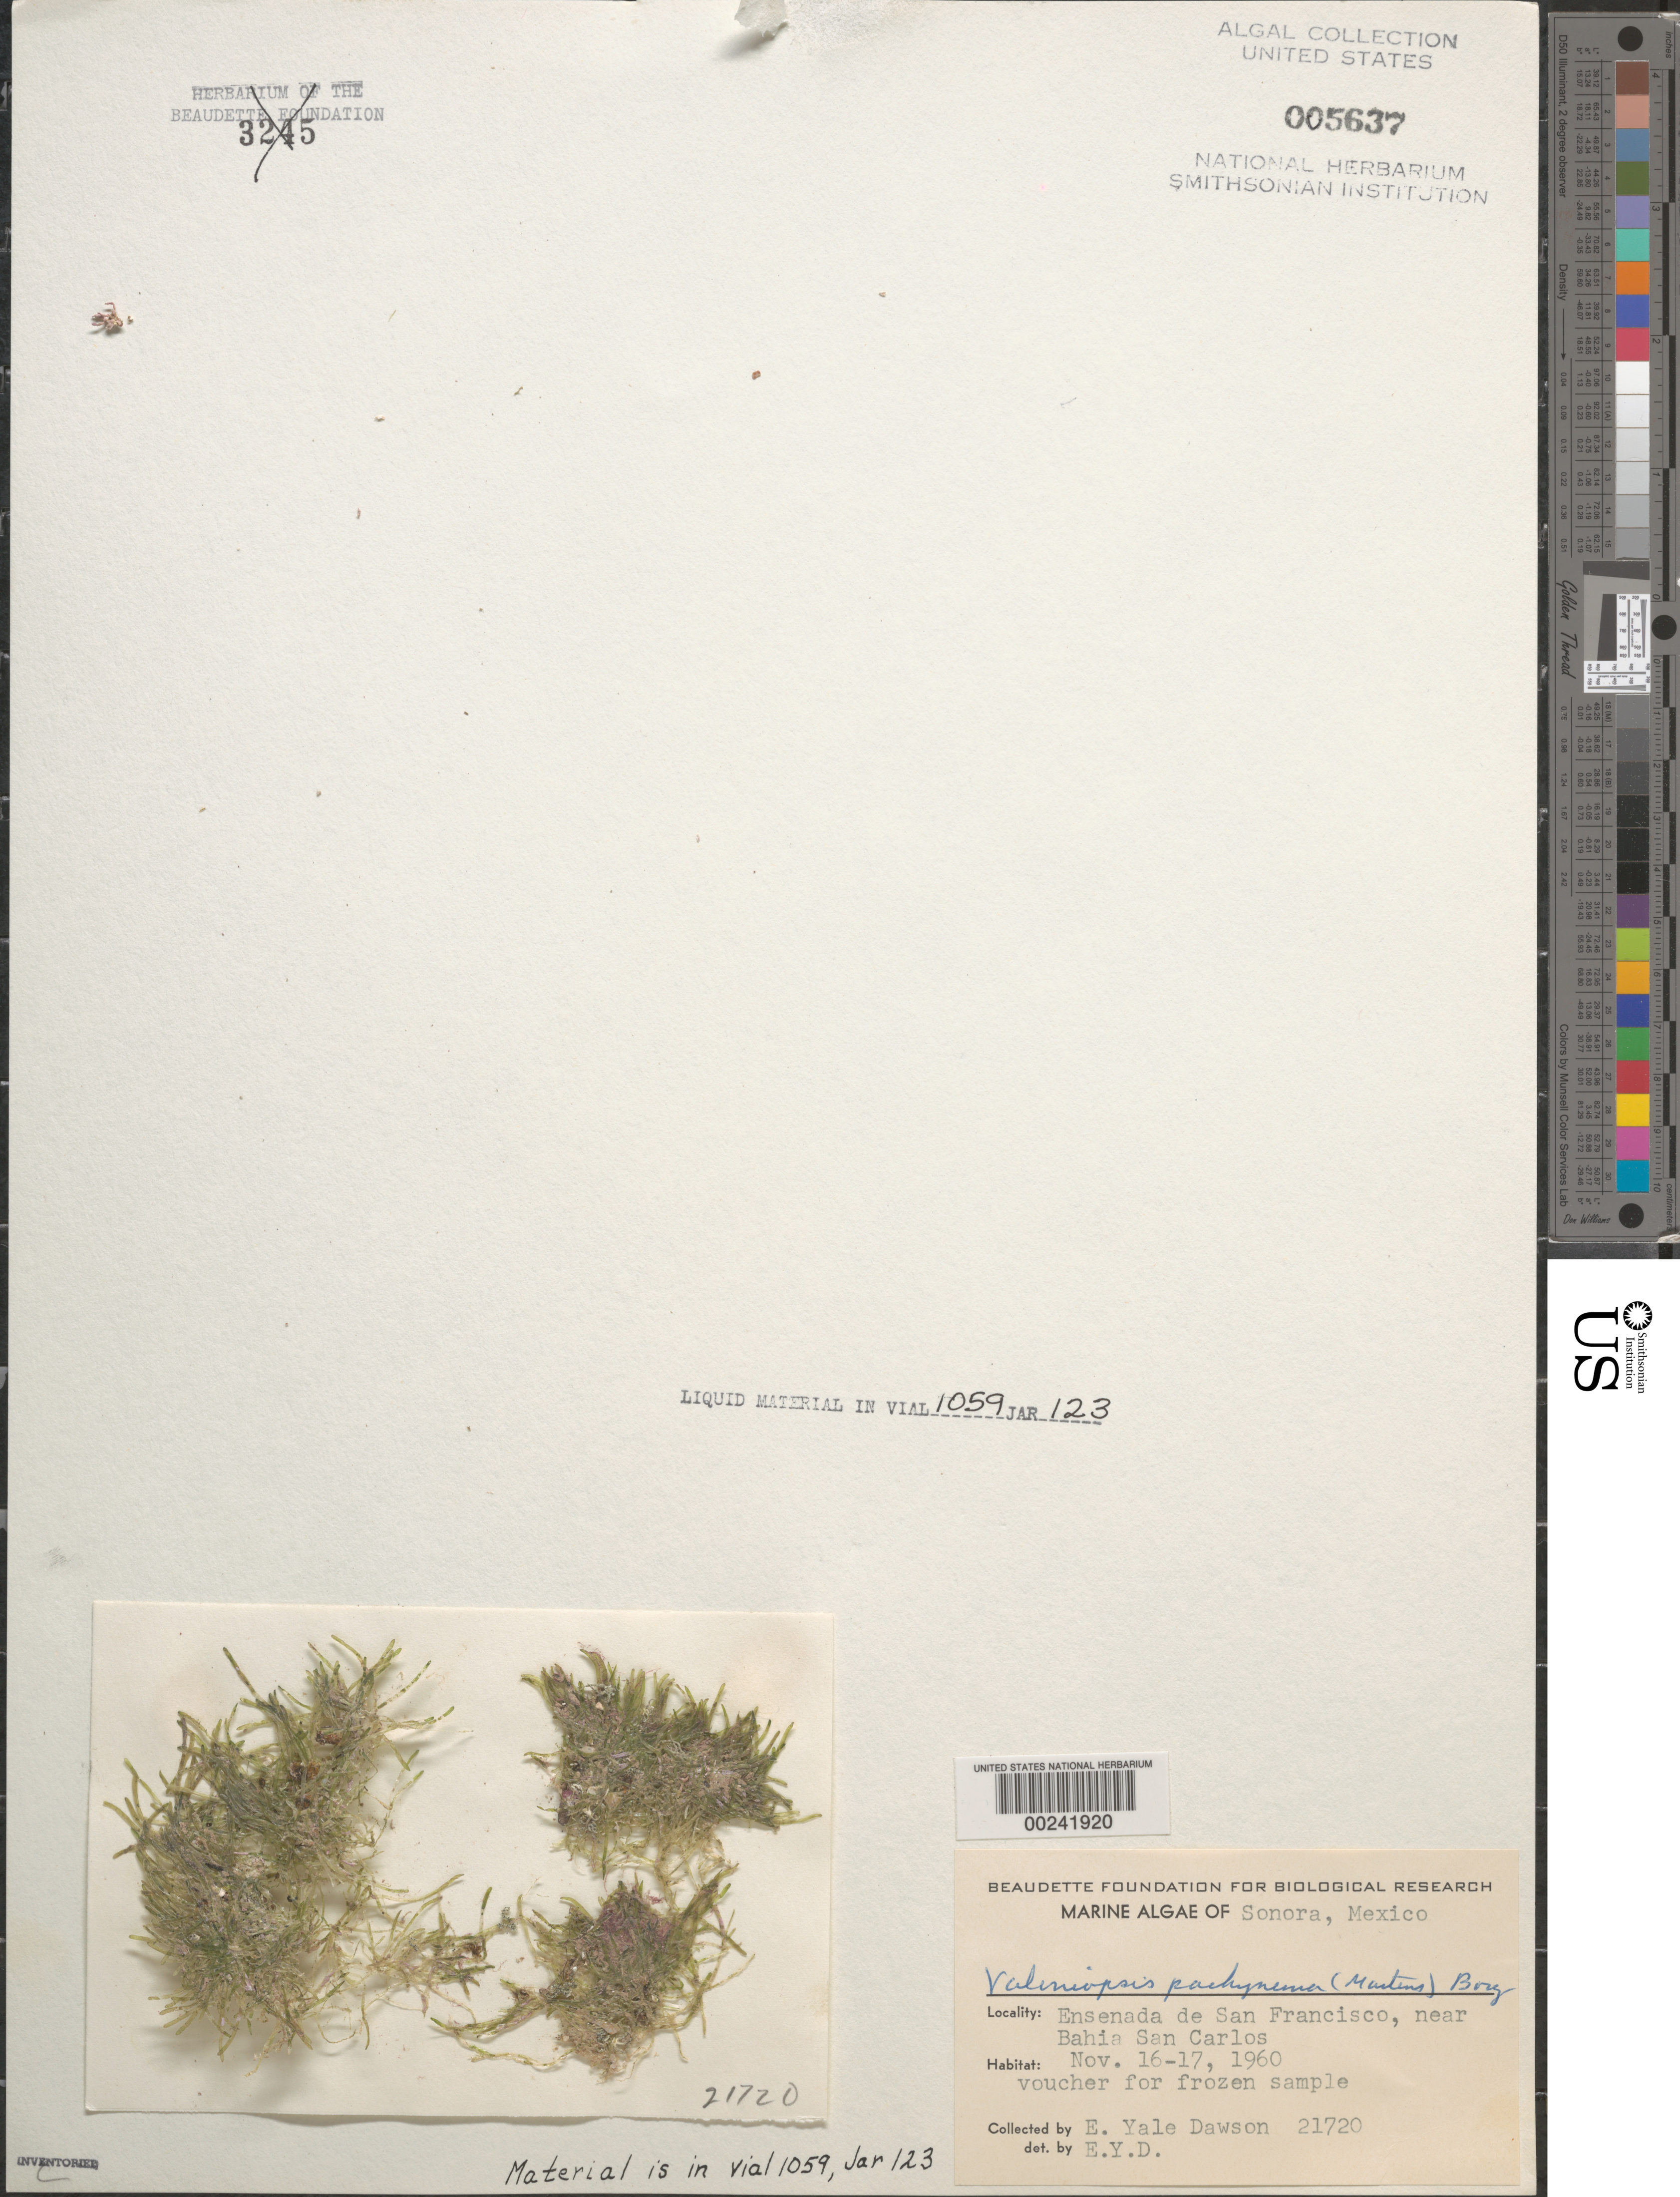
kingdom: Plantae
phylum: Chlorophyta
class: Ulvophyceae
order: Siphonocladales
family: Valoniaceae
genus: Valoniopsis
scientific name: Valoniopsis pachynema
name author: (G. Martens) Børgesen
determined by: Dawson, E. Y.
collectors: E. Y. Dawson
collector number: EYD 21720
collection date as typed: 16 Nov 1960 TO 17 Nov 1960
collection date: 1960-11-16/1960-11-17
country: Mexico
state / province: Sonora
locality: Ensenada de San Francisco, near Bahia San Carlos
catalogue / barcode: US 5637